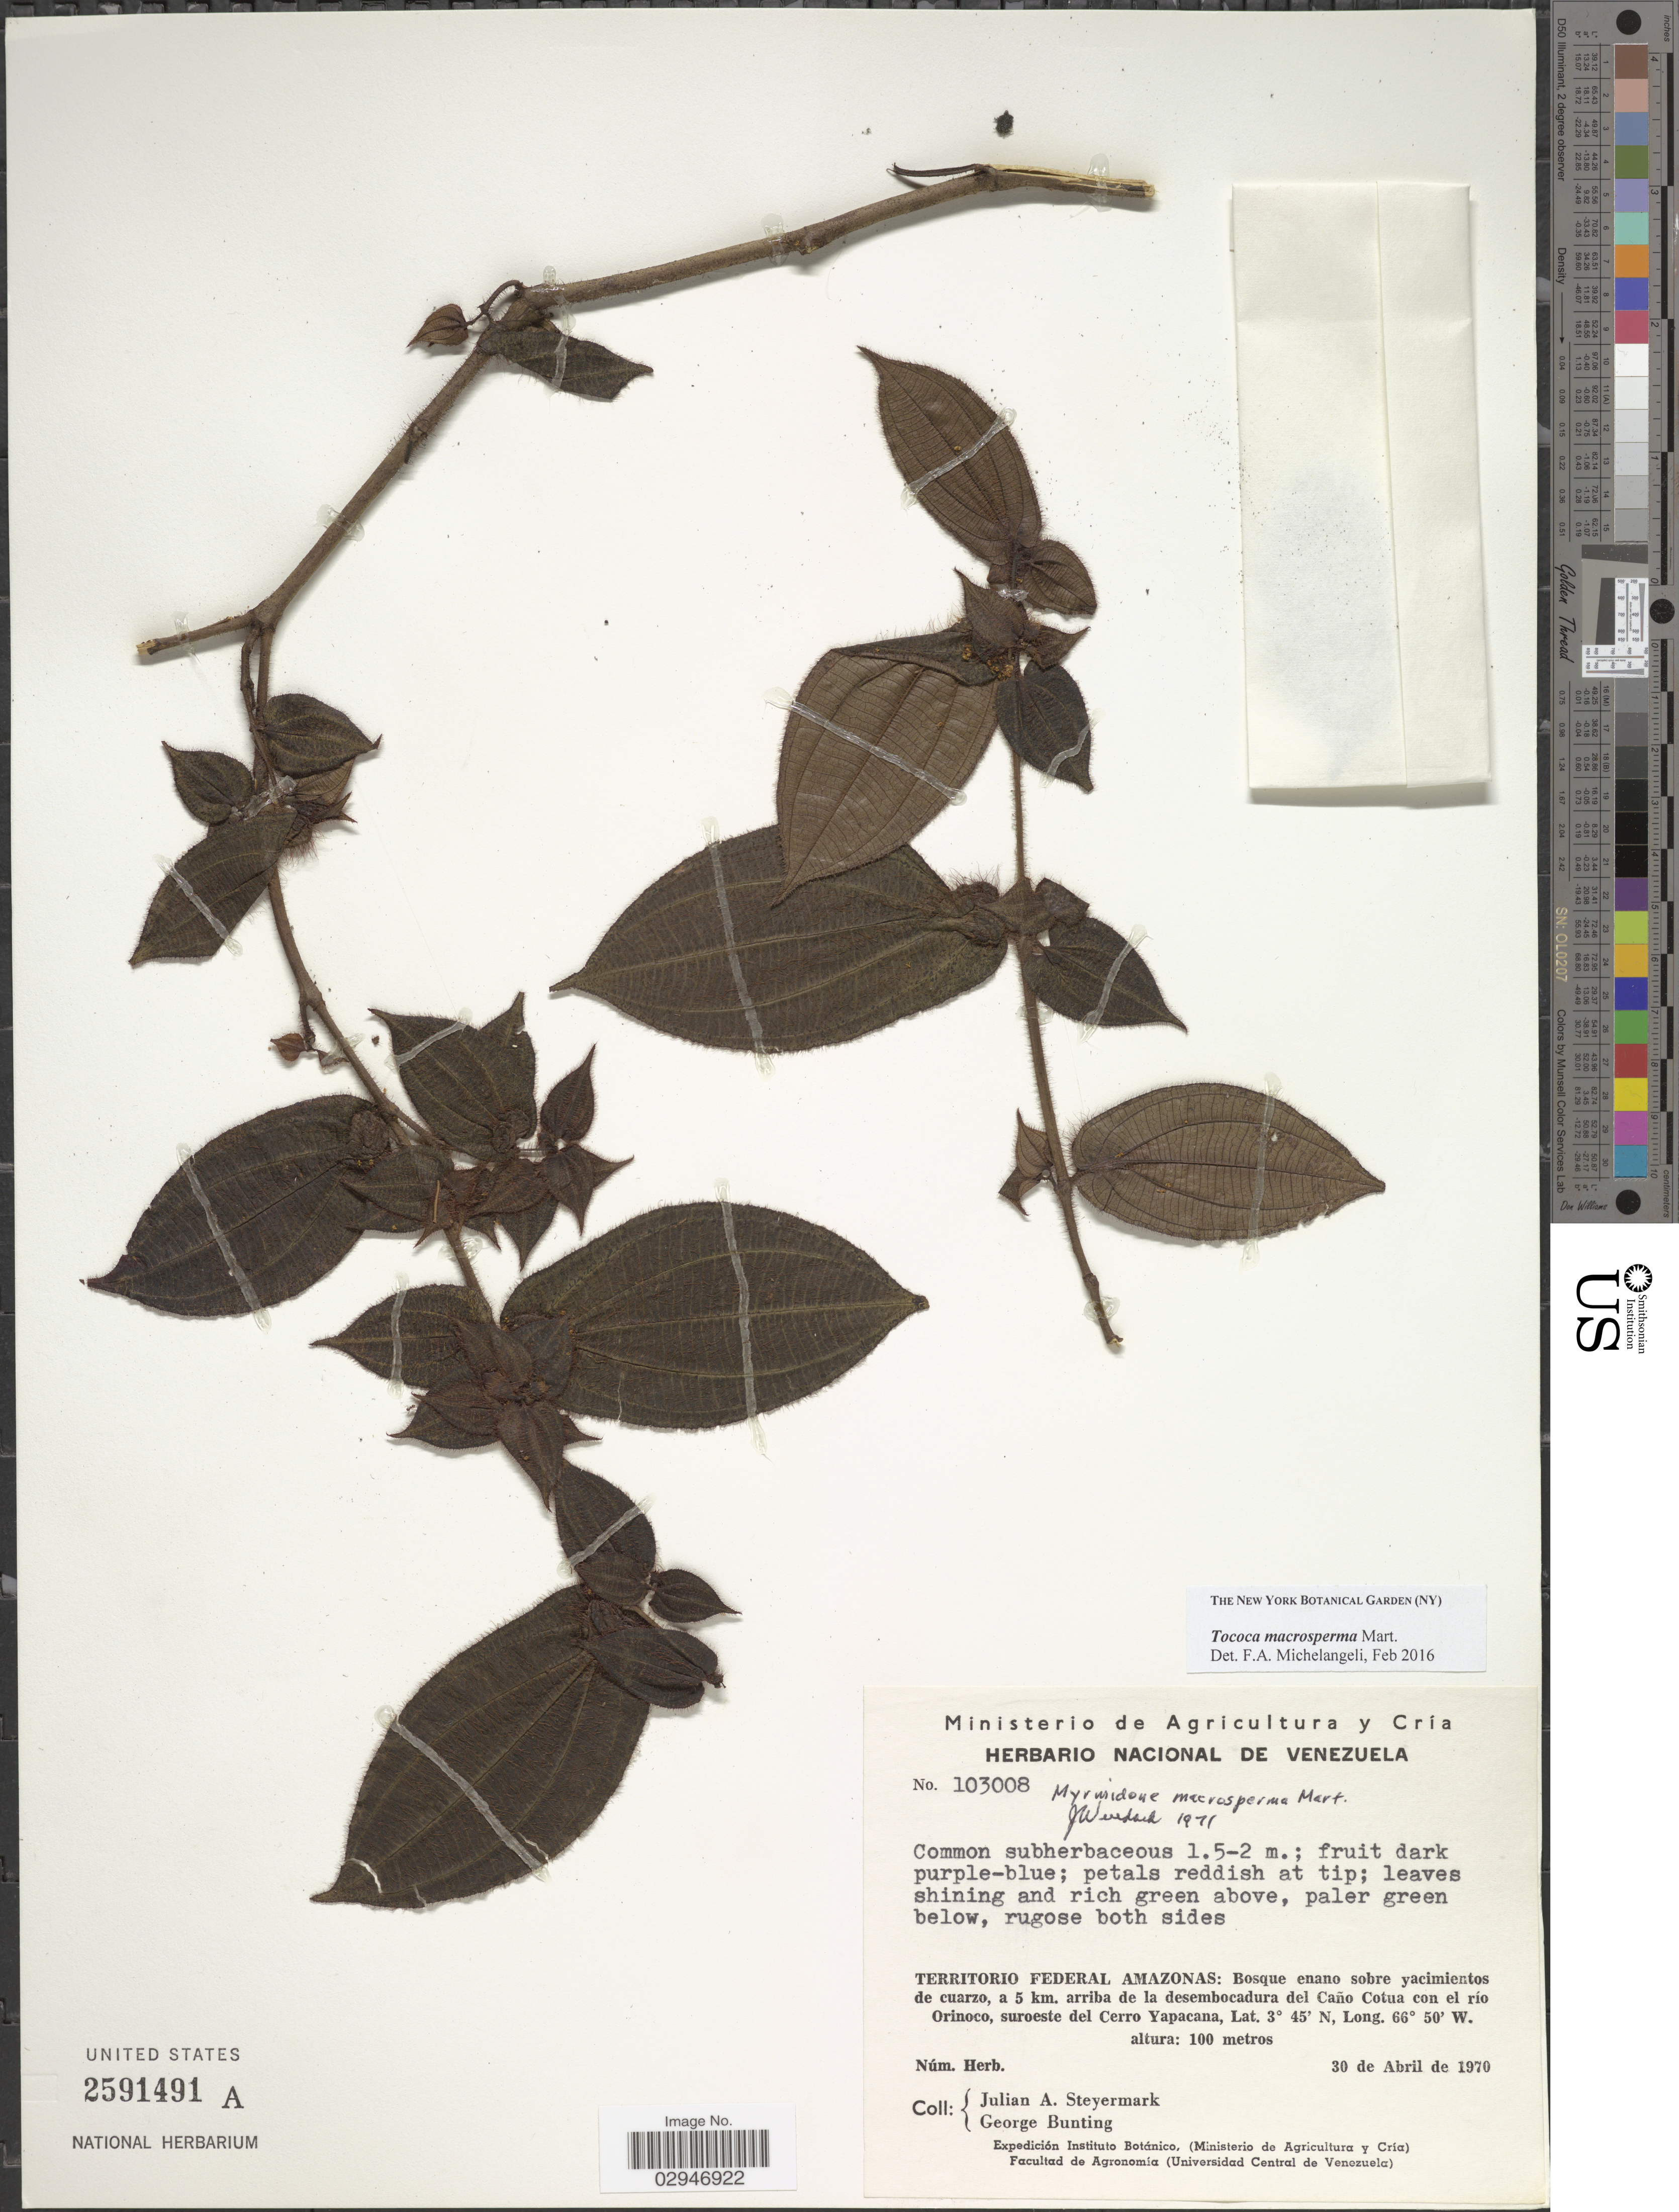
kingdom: Plantae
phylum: Tracheophyta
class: Magnoliopsida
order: Myrtales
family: Melastomataceae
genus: Tococa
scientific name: Tococa macrosperma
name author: Mart.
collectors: J. Steyermark & G. S. Bunting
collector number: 103008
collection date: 1970-04-30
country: Venezuela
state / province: Amazonas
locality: Territorio Federal Amazonas: Bosque enano sobre yacimientos de cuarzo, a 5 km. arriba de la desembocadura del Caño Cotua con el río Orinoco, suroeste del Cerro Yapacana.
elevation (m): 100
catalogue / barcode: US 2591491A